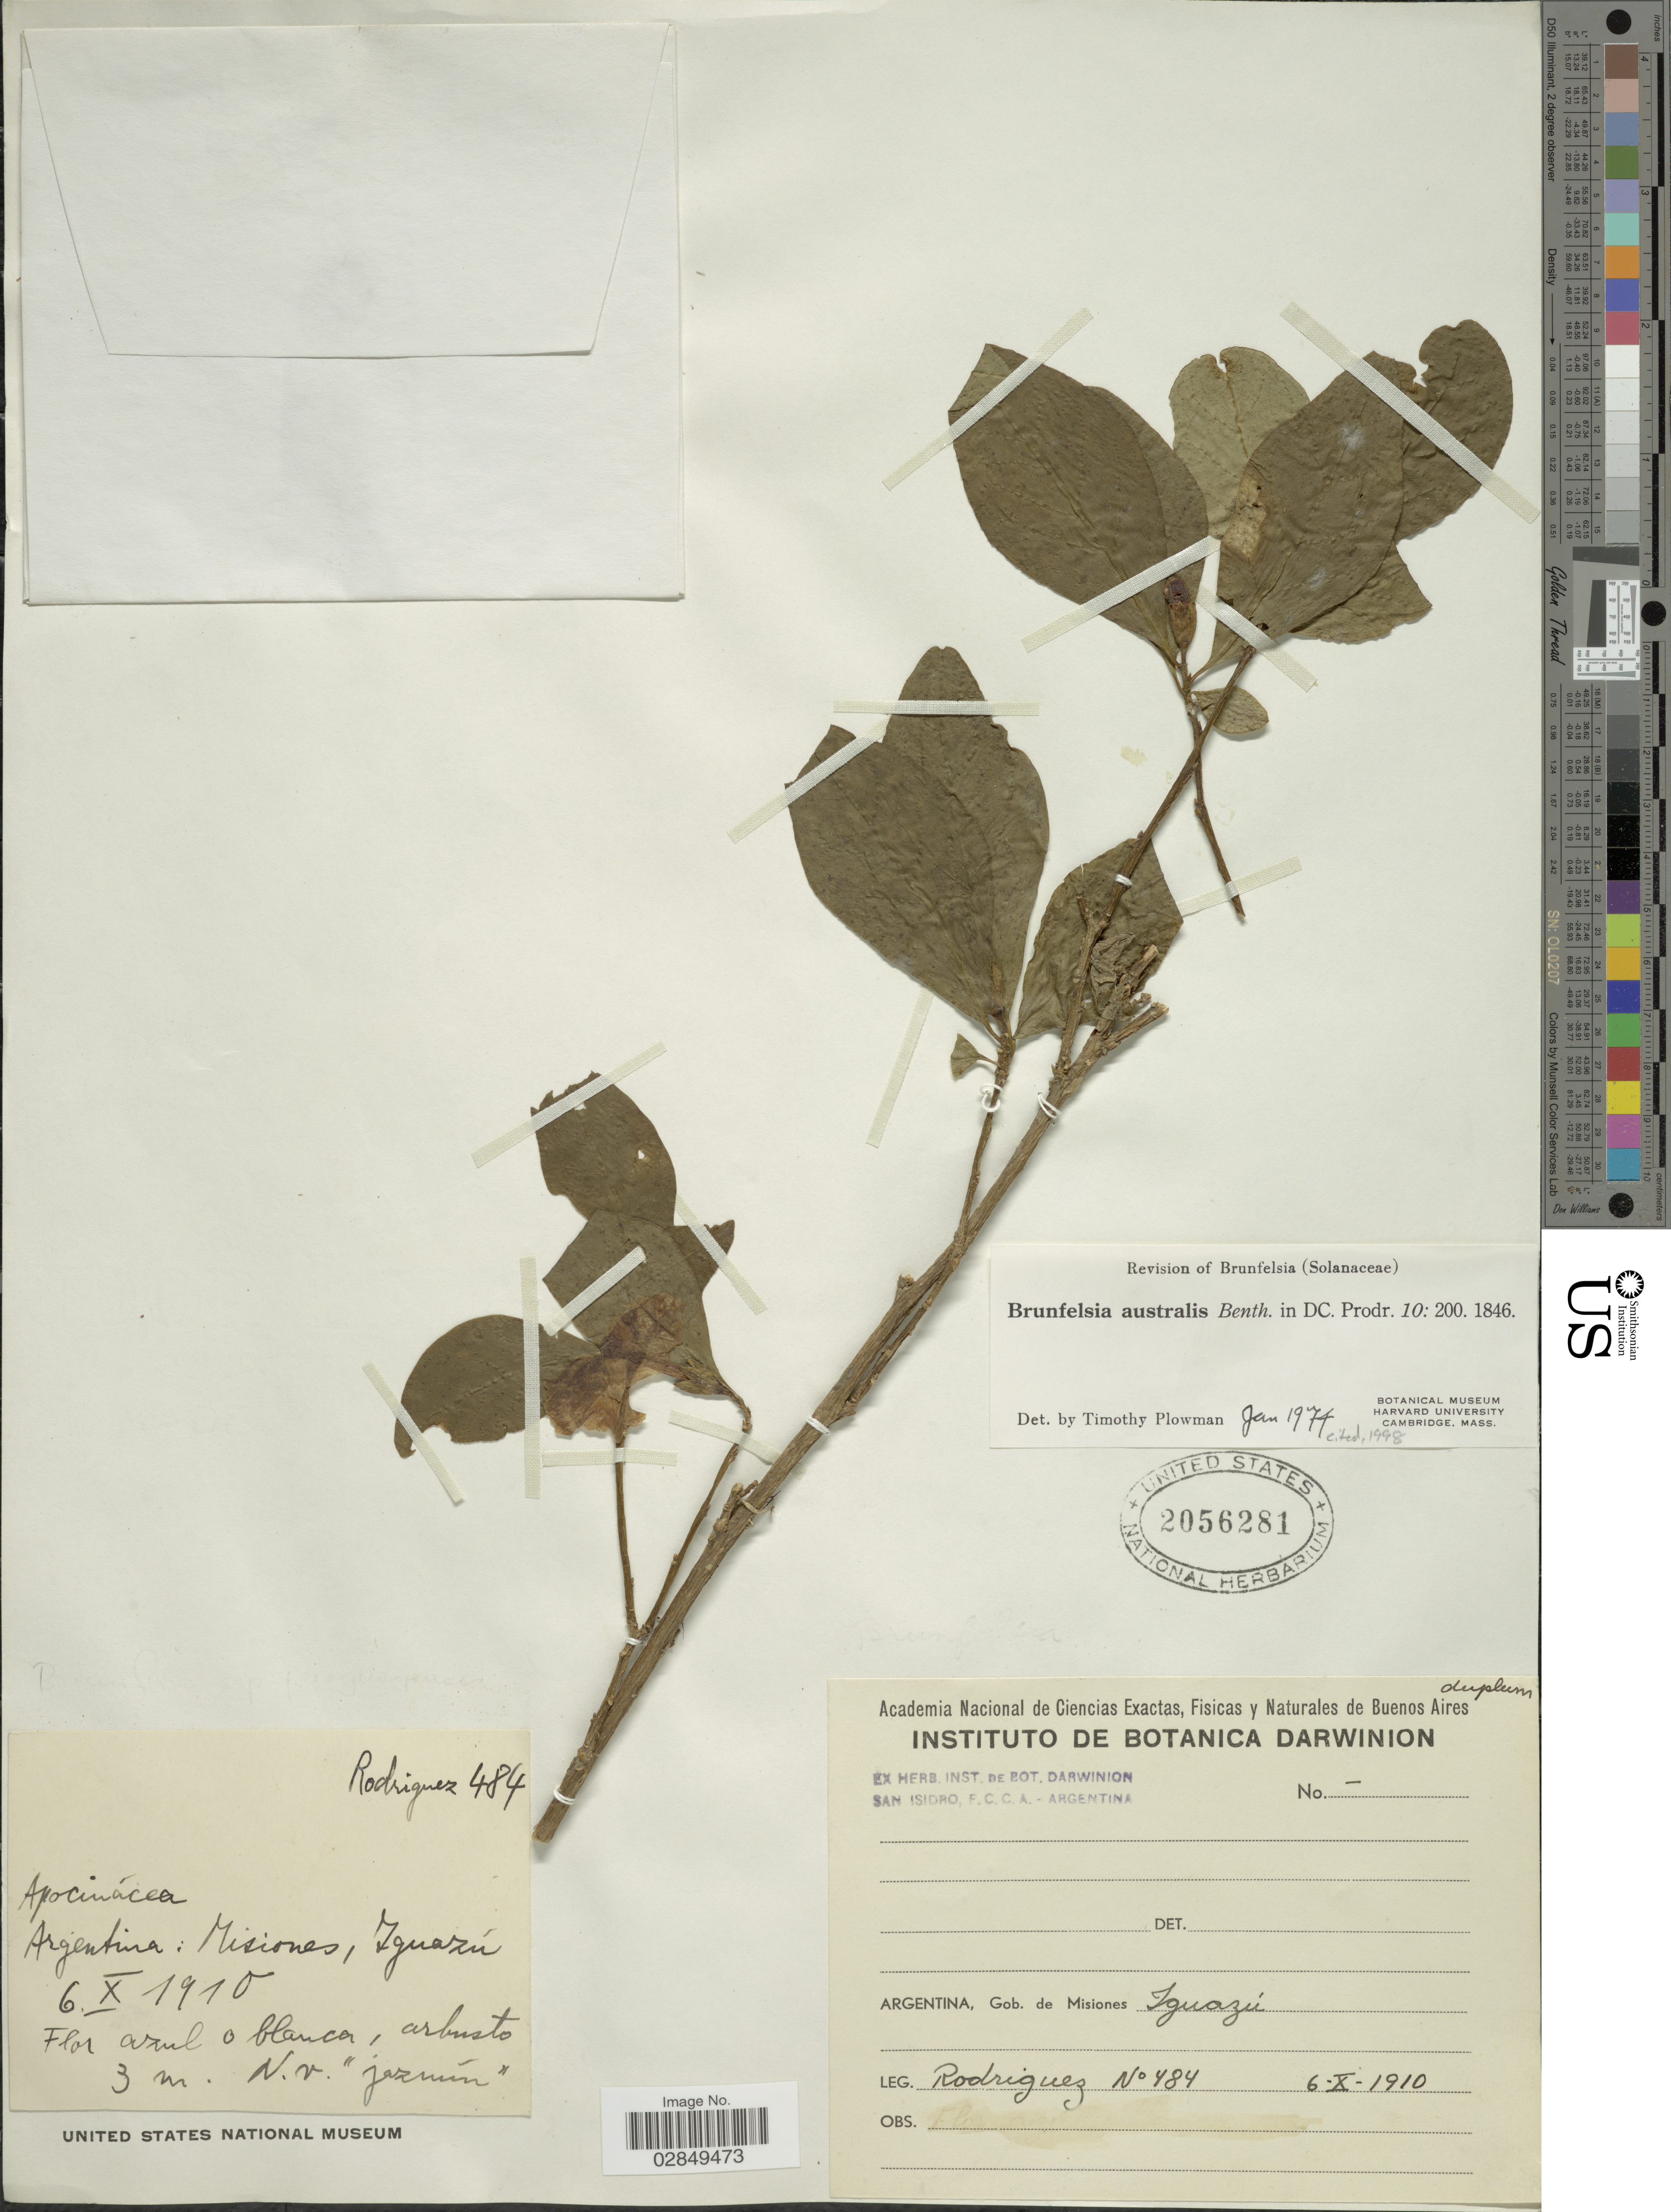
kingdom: Plantae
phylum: Tracheophyta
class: Magnoliopsida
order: Solanales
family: Solanaceae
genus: Brunfelsia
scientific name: Brunfelsia australis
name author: Benth.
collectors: Rodriguez, --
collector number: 484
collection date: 1910-10-06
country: Argentina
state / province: Misiones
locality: Gob. de Misiones. Iguazú.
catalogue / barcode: US 2056281